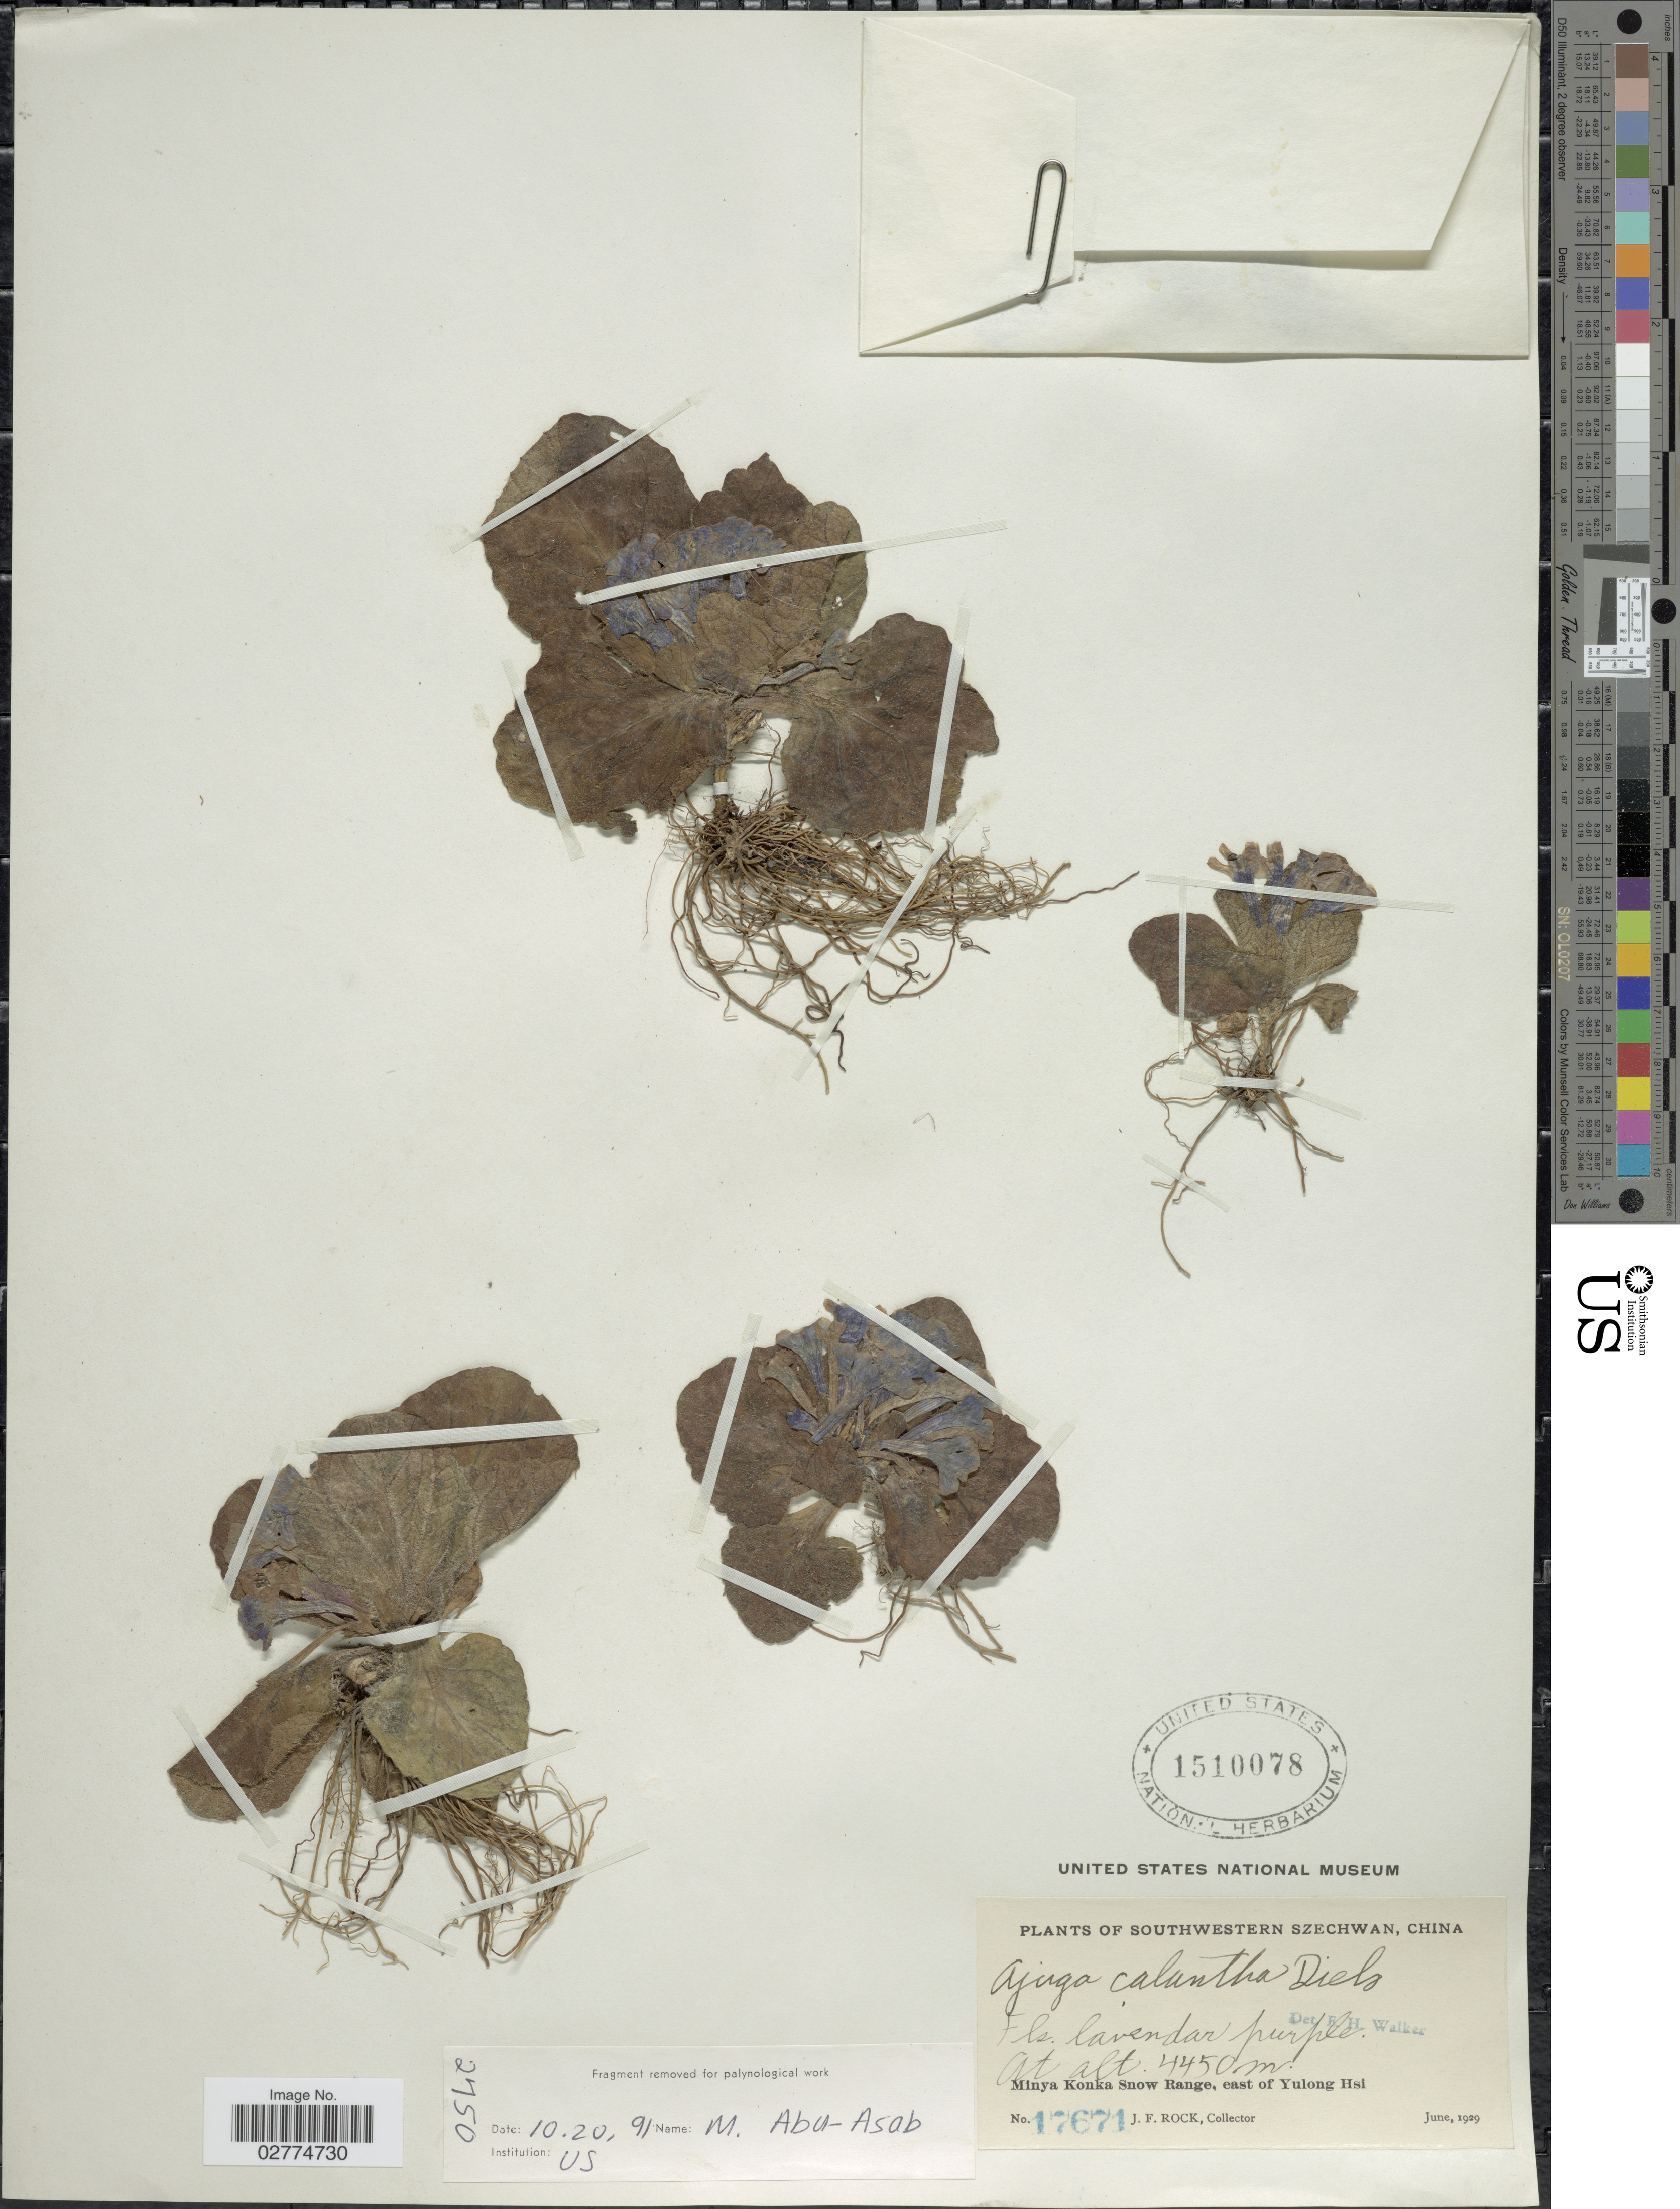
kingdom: Plantae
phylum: Tracheophyta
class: Magnoliopsida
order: Lamiales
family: Lamiaceae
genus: Ajuga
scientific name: Ajuga calantha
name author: Diels ex H. Limpr.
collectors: J. Rock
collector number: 17671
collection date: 1929-06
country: China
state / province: Sichuan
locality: Southwestern Szechwan, Minya Konka Snow Range, east of Yulong Hsi.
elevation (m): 4450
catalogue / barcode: US 1510078